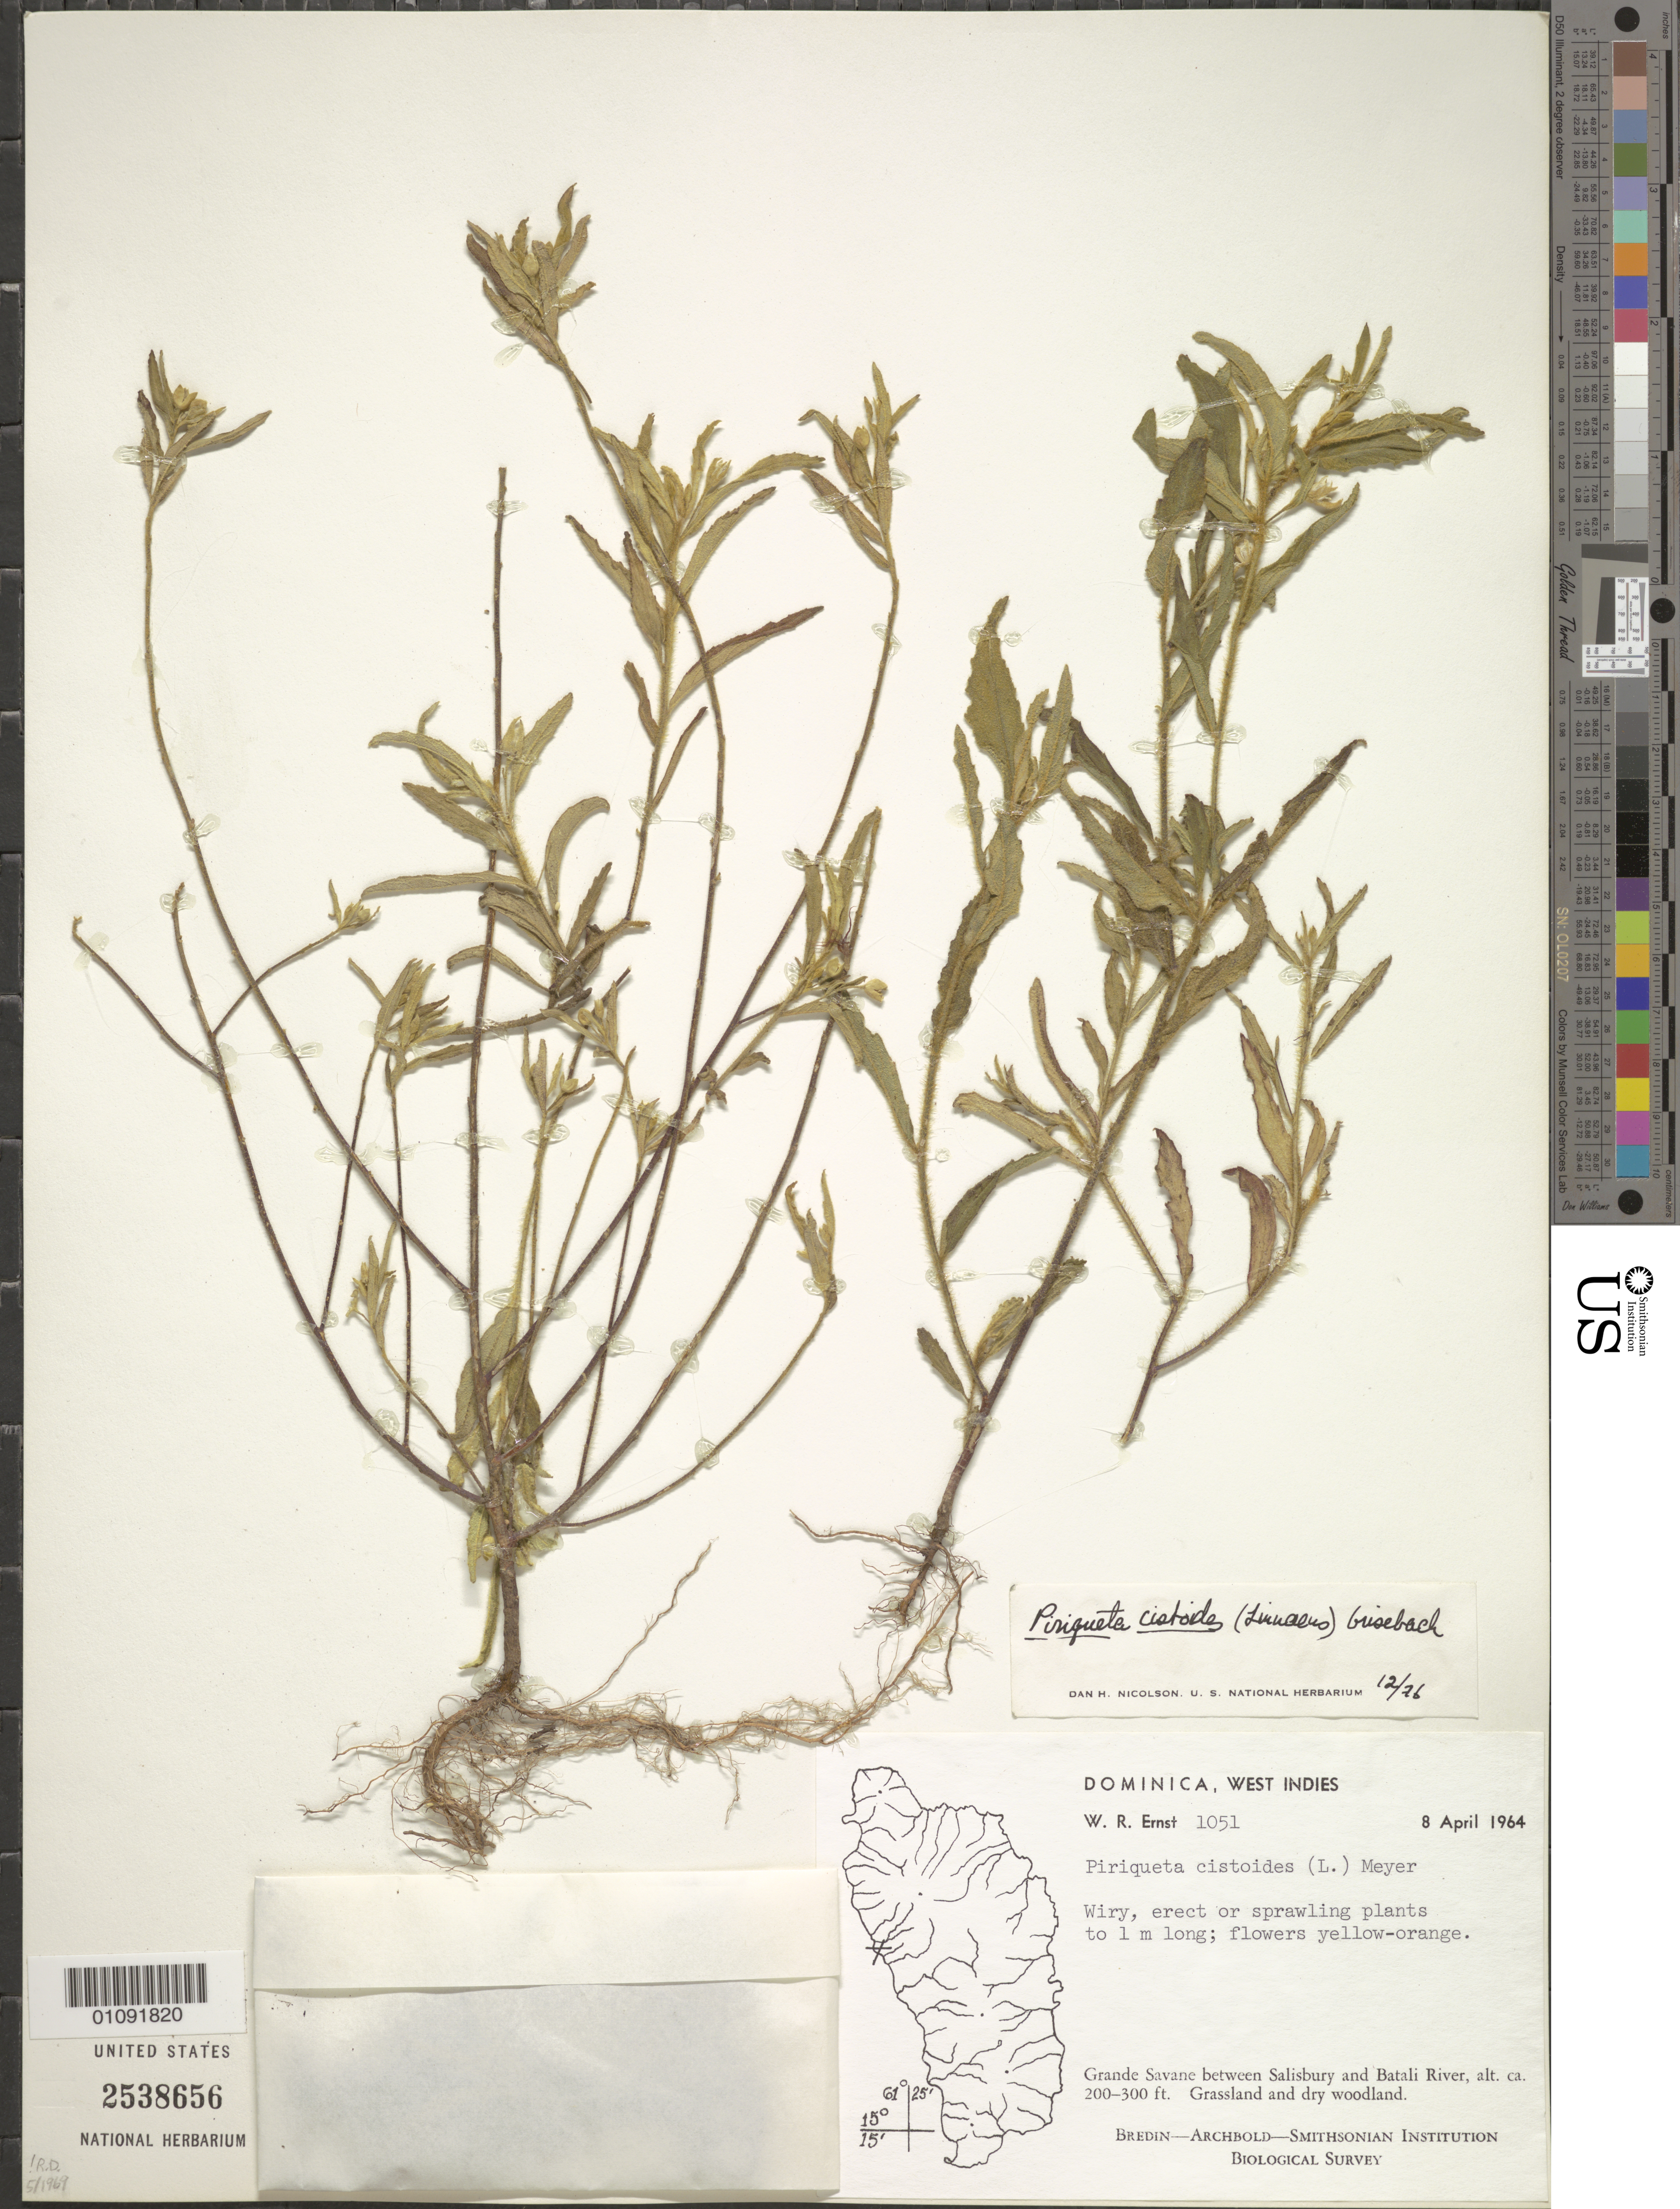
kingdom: Plantae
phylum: Tracheophyta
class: Magnoliopsida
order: Malpighiales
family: Turneraceae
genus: Piriqueta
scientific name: Piriqueta cistoides subsp. cistoides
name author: (L.) Griseb.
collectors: W. R. Ernst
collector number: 1051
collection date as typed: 08 Apr 1964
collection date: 1964-04-08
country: Dominica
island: Dominica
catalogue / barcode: US 2538656